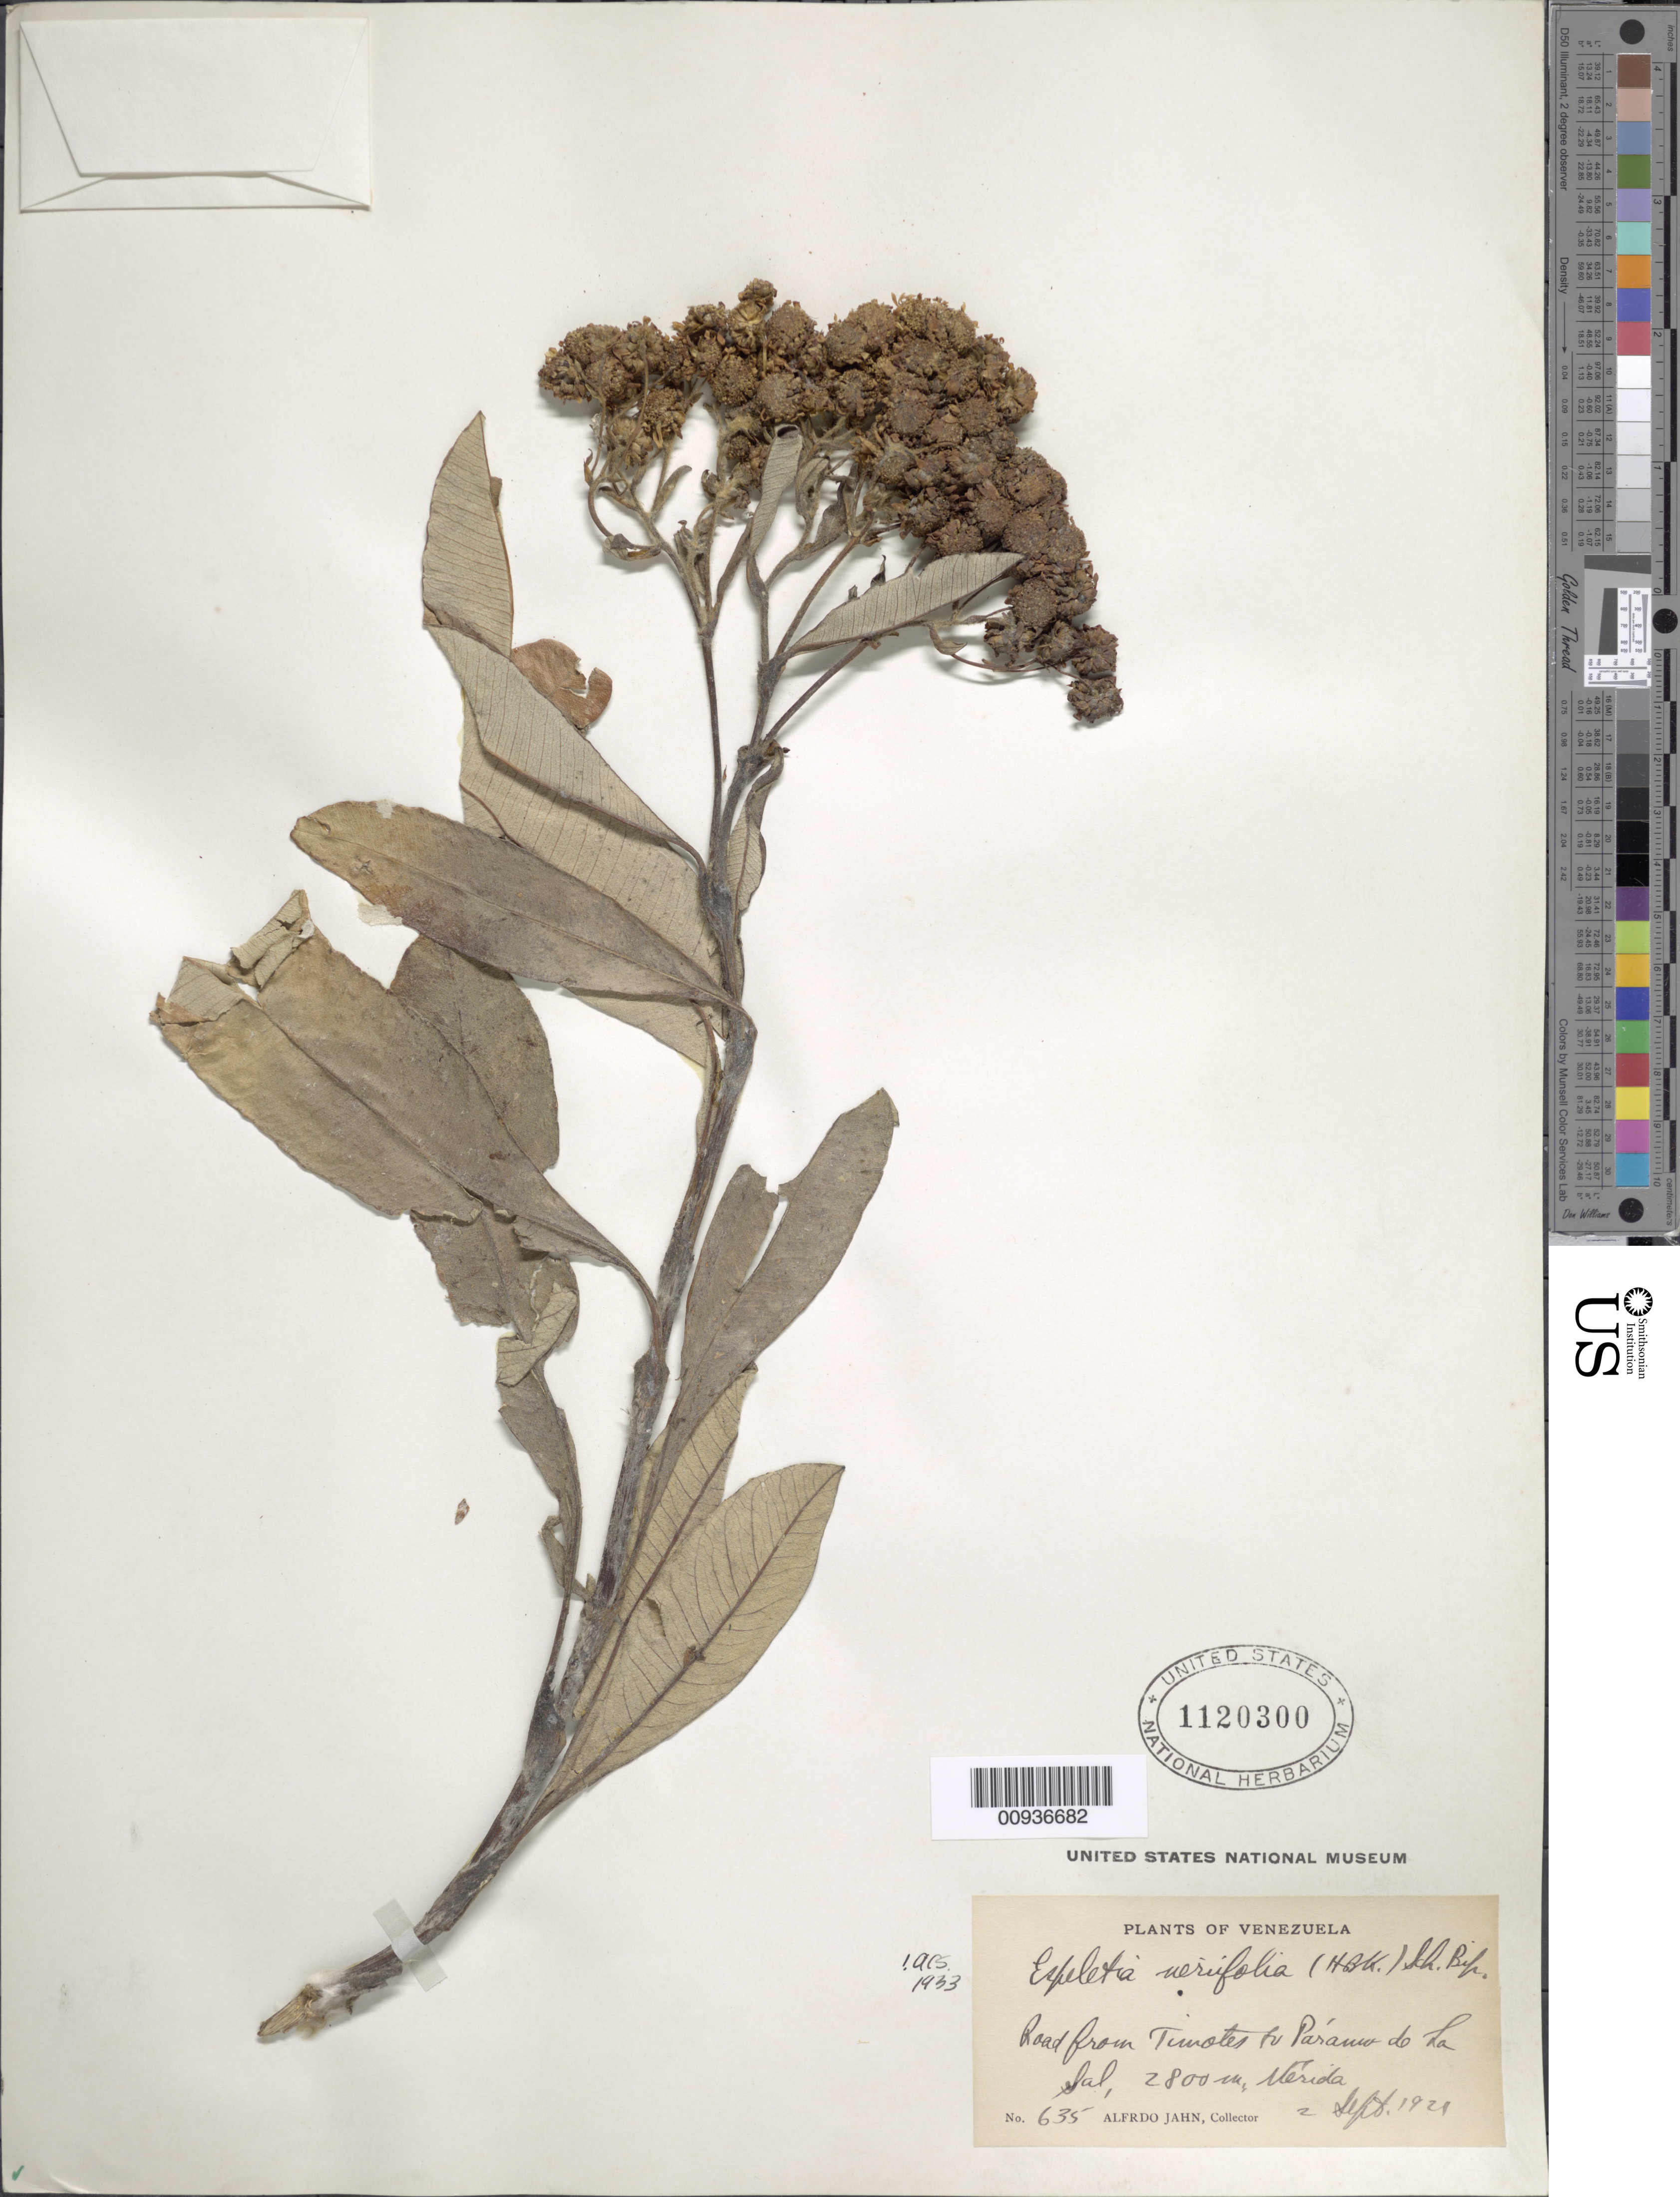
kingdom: Plantae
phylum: Tracheophyta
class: Magnoliopsida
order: Asterales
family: Asteraceae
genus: Libanothamnus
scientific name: Libanothamnus neriifolius var. columbicus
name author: (Cuatrec.) Cuatrec.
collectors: A. Jahn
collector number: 635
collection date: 1921-09-02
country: Venezuela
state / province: Mérida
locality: Road from Timotes to Páramo de La Sal.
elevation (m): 2800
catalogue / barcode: US 1120300